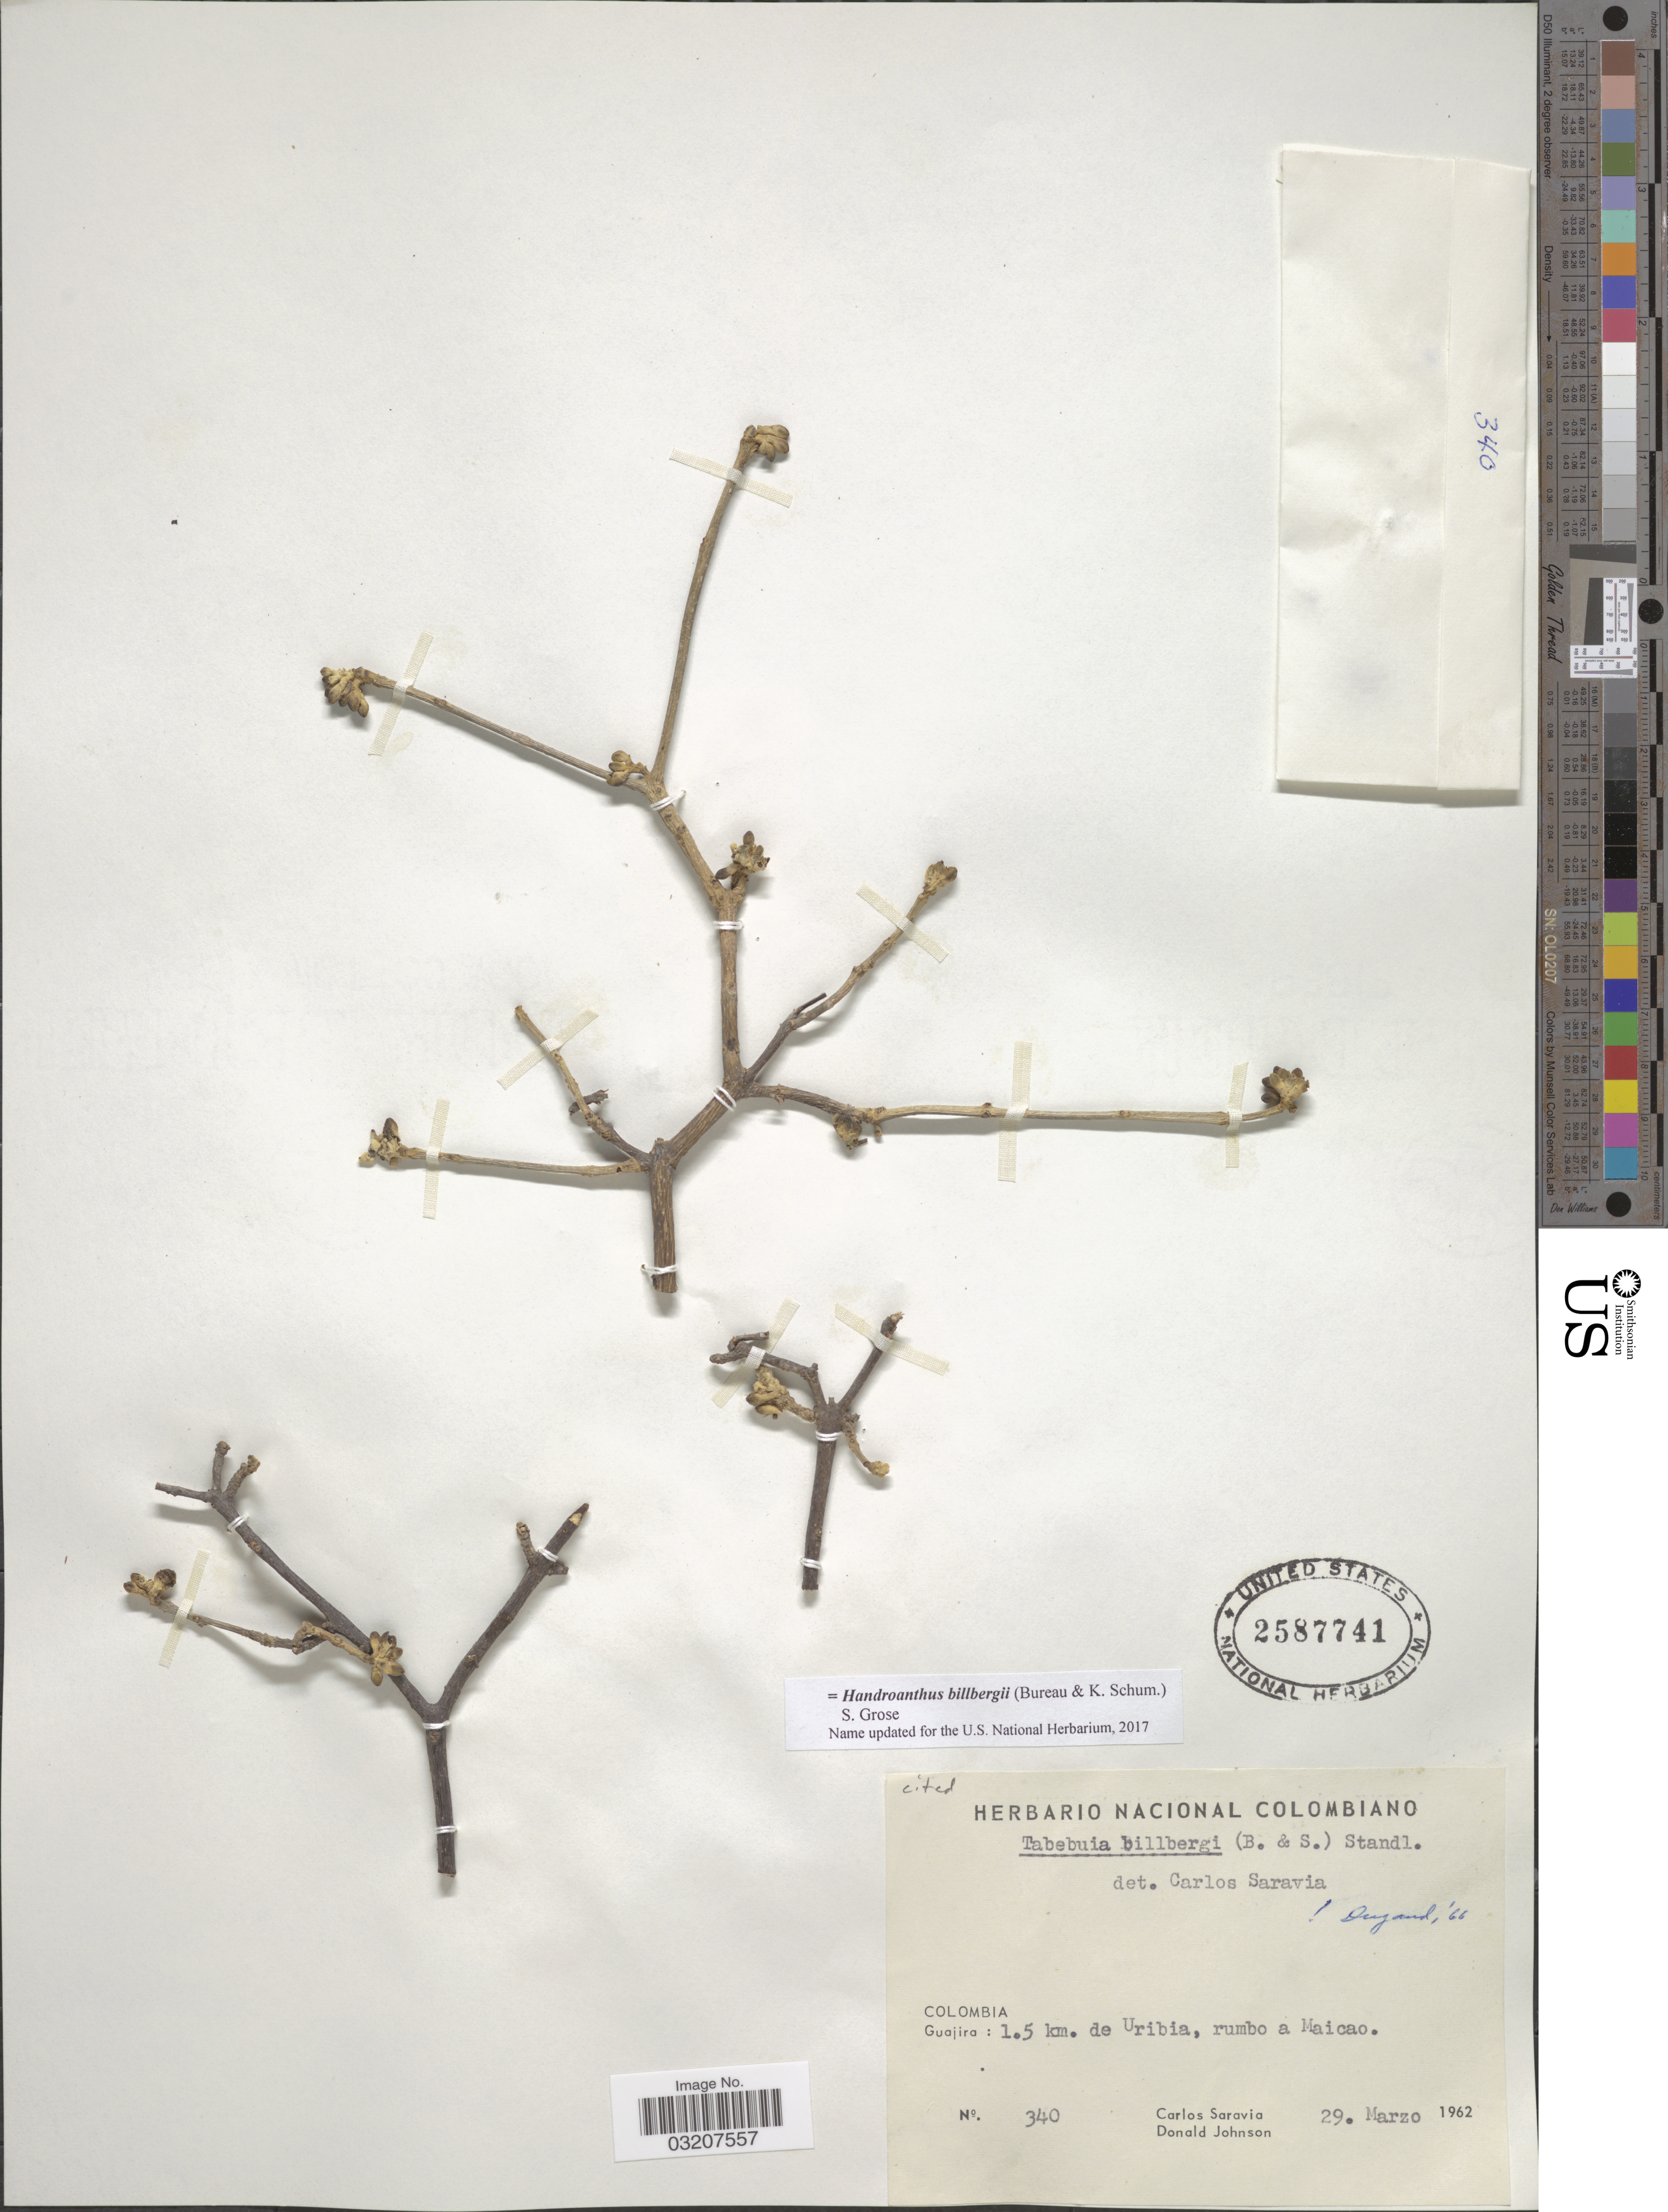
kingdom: Plantae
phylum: Tracheophyta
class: Magnoliopsida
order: Lamiales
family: Bignoniaceae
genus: Handroanthus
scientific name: Handroanthus billbergii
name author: (Bureau & K. Schum.) S.O. Grose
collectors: C. Saravia & D. Johnson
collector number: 340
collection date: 1962-03-29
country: Colombia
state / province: La Guajira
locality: Guajira: 1.5 km. de Uribia, rumbo a Maicao.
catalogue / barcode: US 2587741